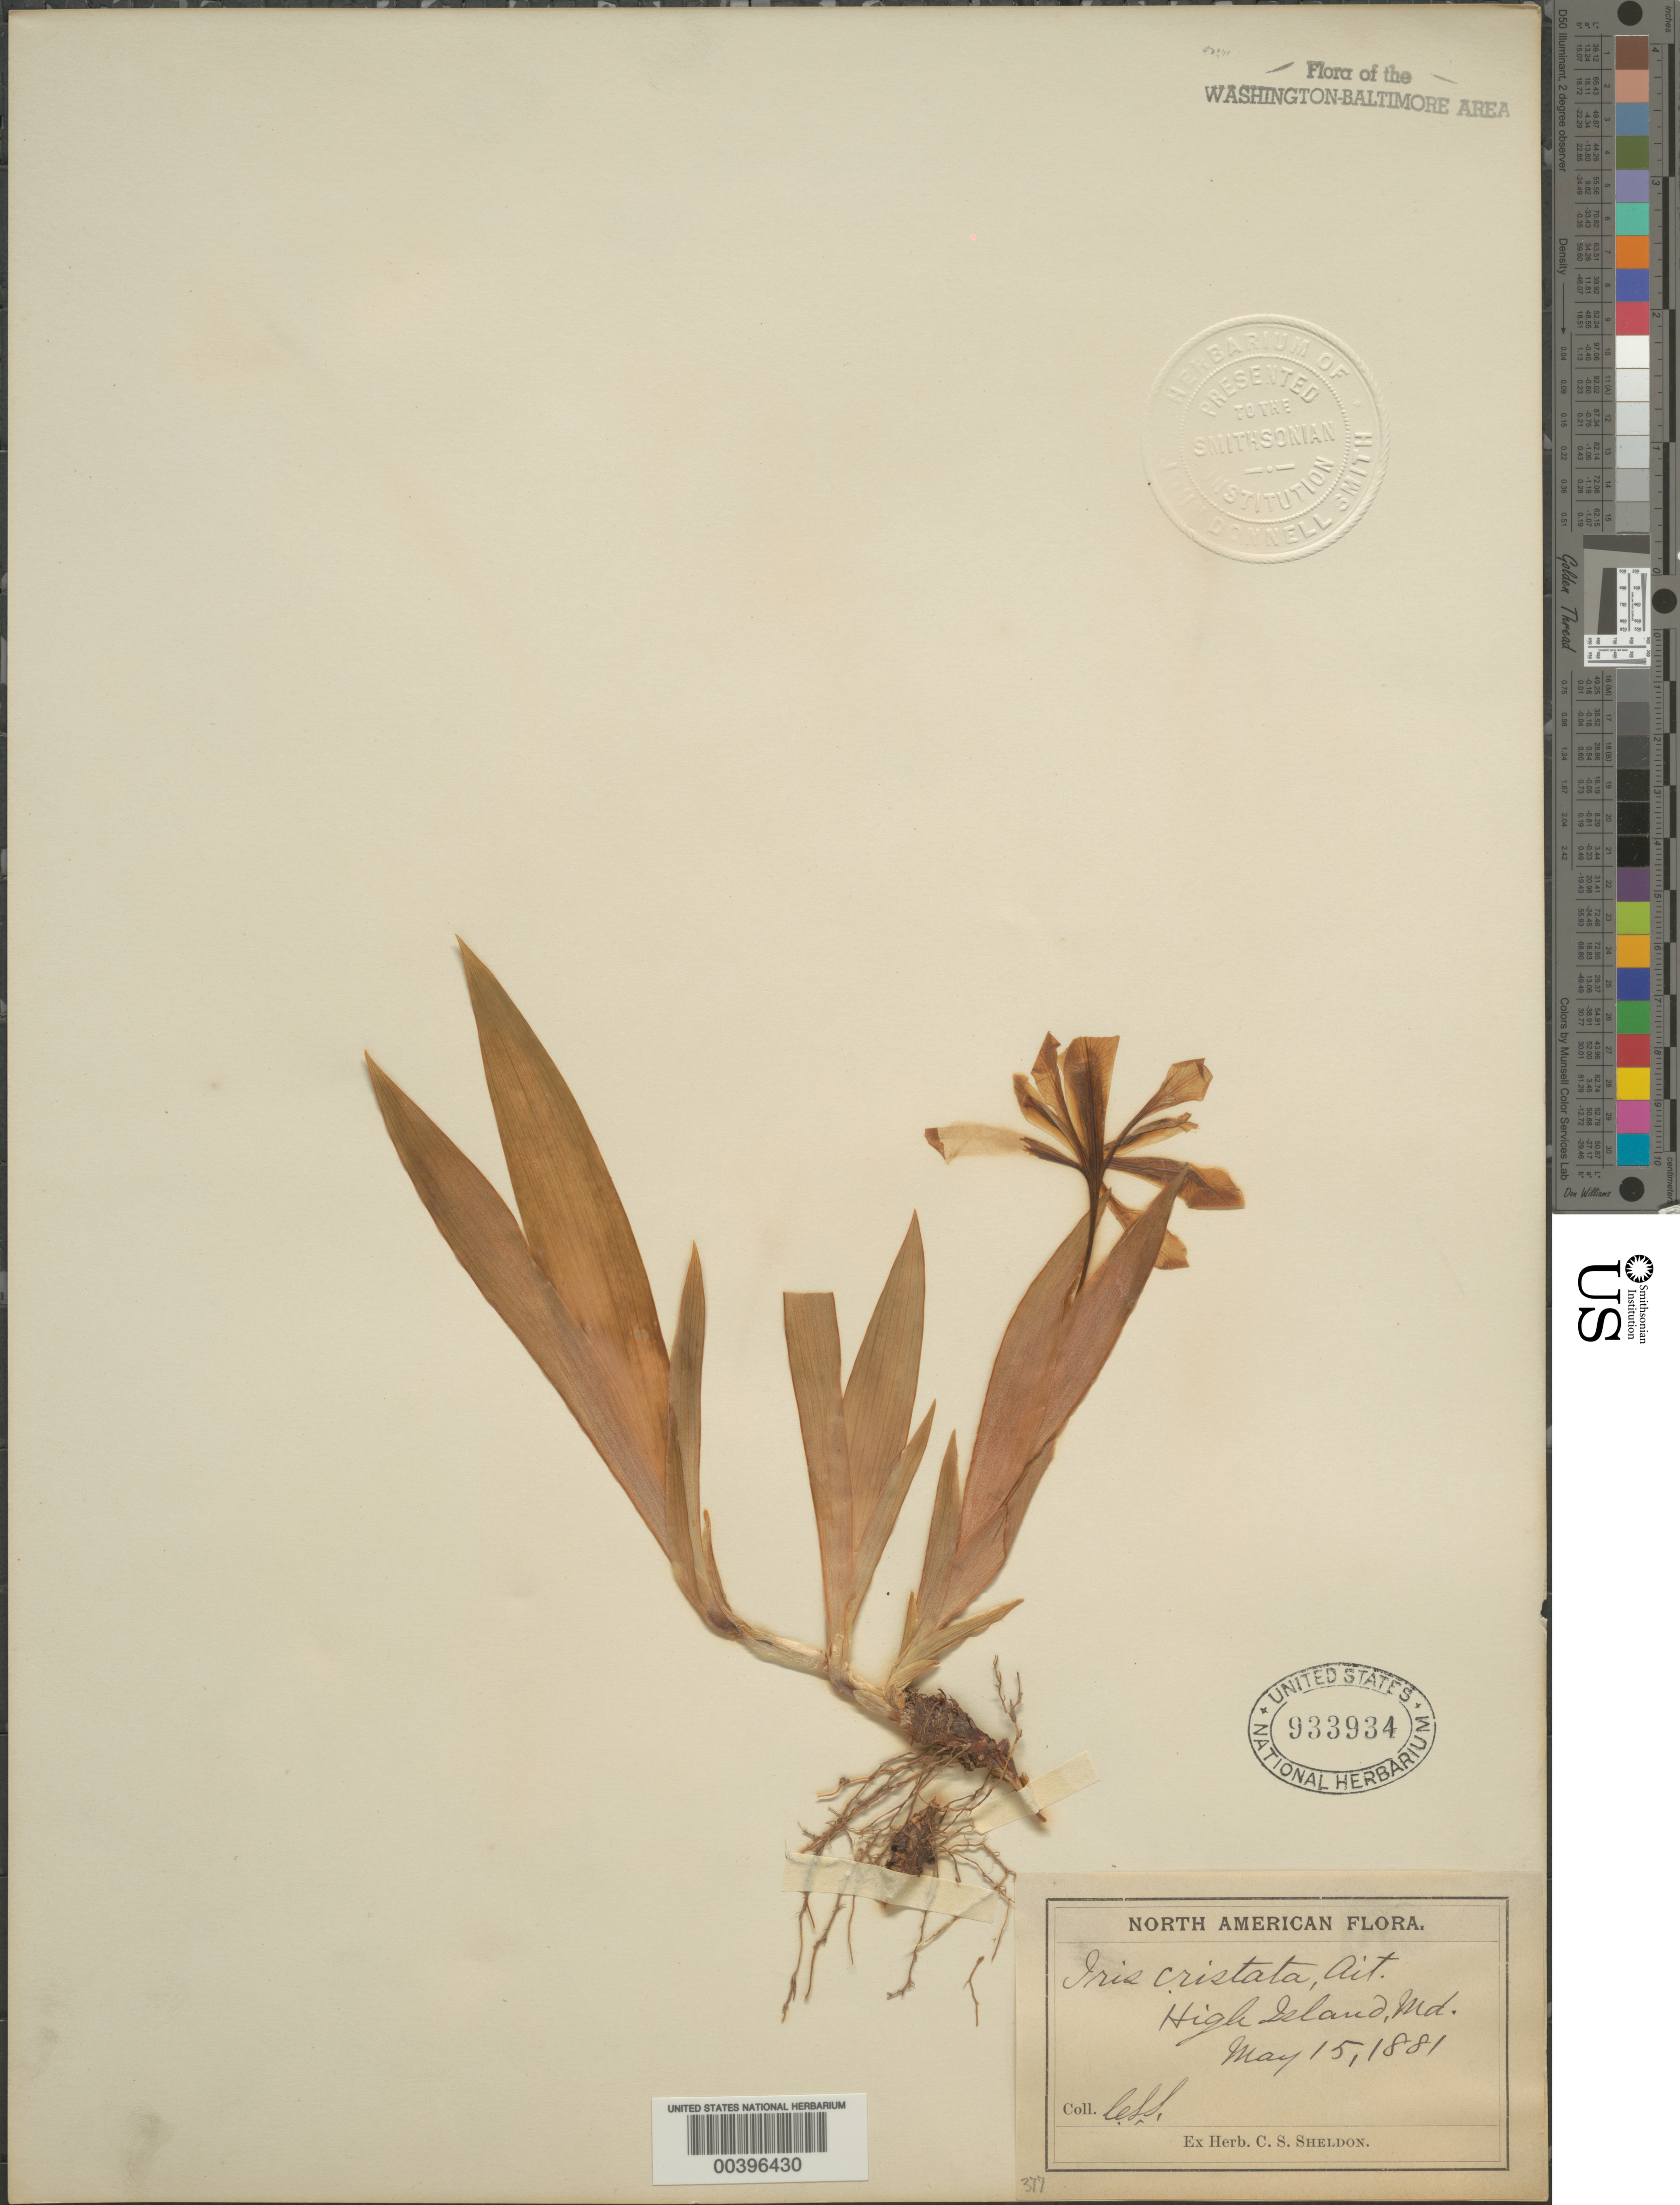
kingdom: Plantae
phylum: Tracheophyta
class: Liliopsida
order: Asparagales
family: Iridaceae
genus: Iris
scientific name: Iris cristata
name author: Aiton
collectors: C. S. Sheldon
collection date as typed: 15 May 1881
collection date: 1881-05-15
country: United States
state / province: Maryland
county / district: Montgomery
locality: High Island C. & O. Canal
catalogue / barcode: US 933934